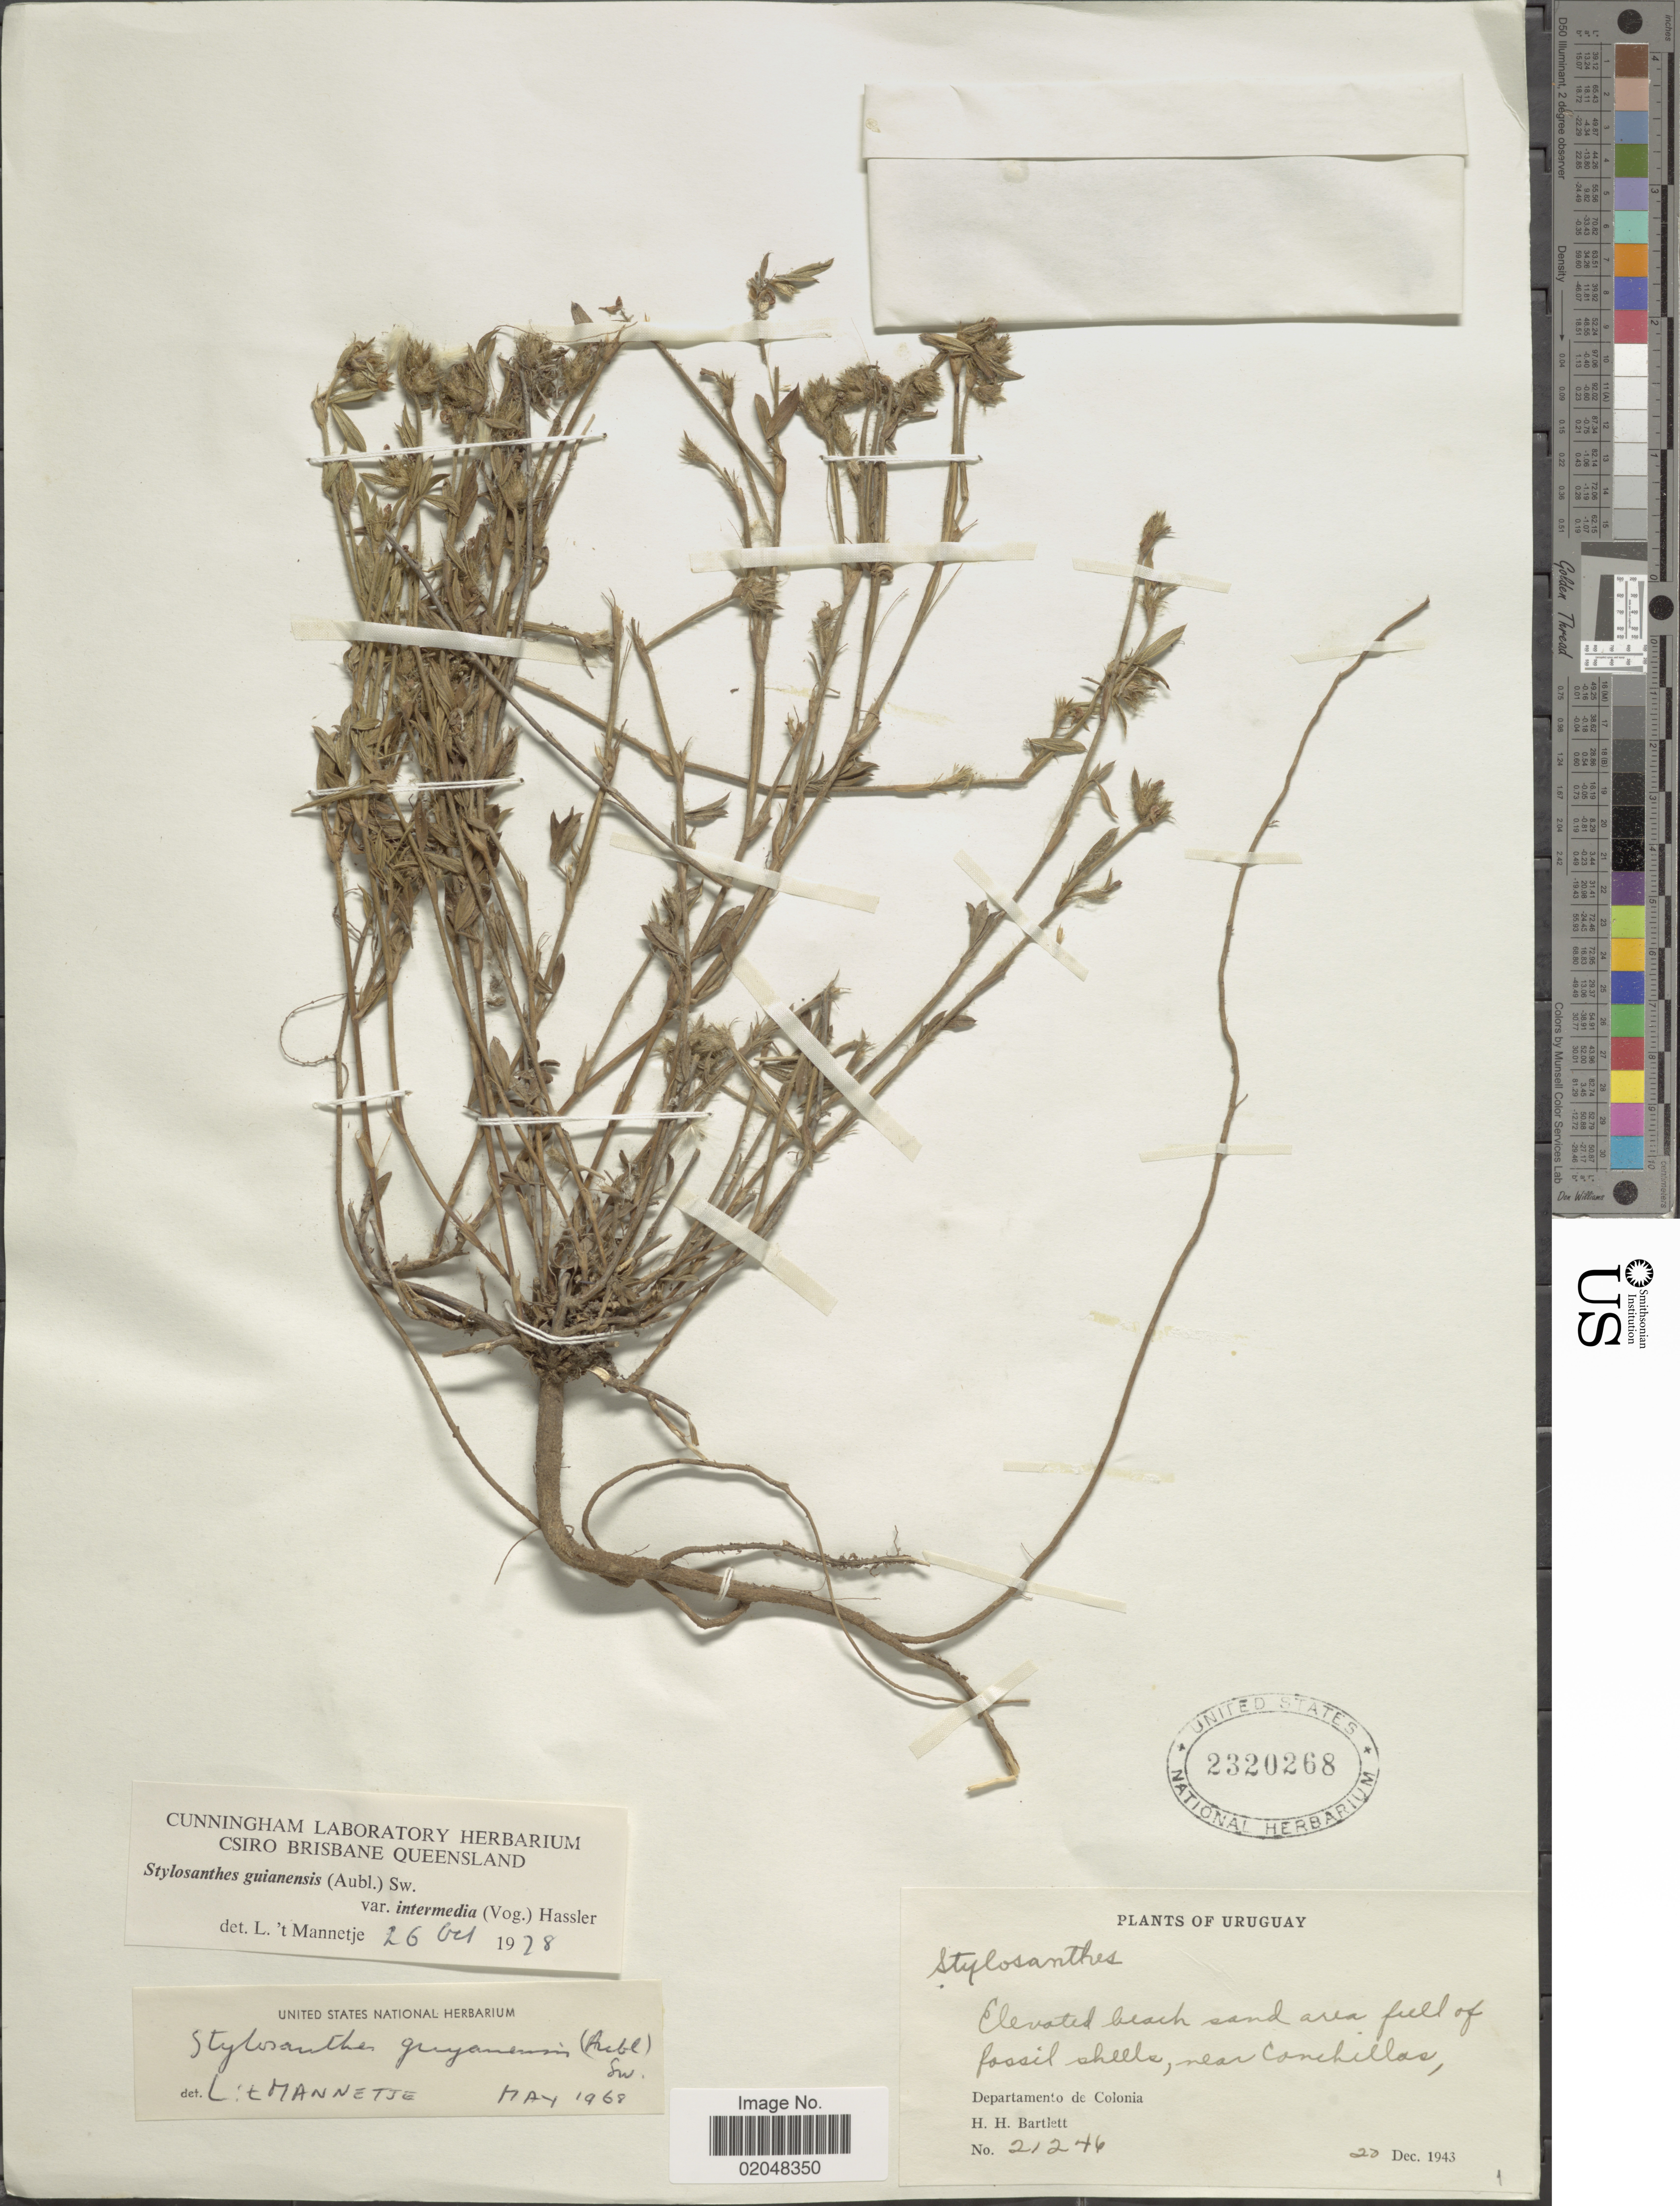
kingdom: Plantae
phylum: Tracheophyta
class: Magnoliopsida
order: Fabales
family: Fabaceae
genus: Stylosanthes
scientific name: Stylosanthes guianensis var. intermedia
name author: (Vogel) Hassl.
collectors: H. H. Bartlett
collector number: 21246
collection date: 1943-12-20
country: Uruguay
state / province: Colonia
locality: Elevated beach sand area field of fossil hills, near Conchillas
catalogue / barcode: US 2320268